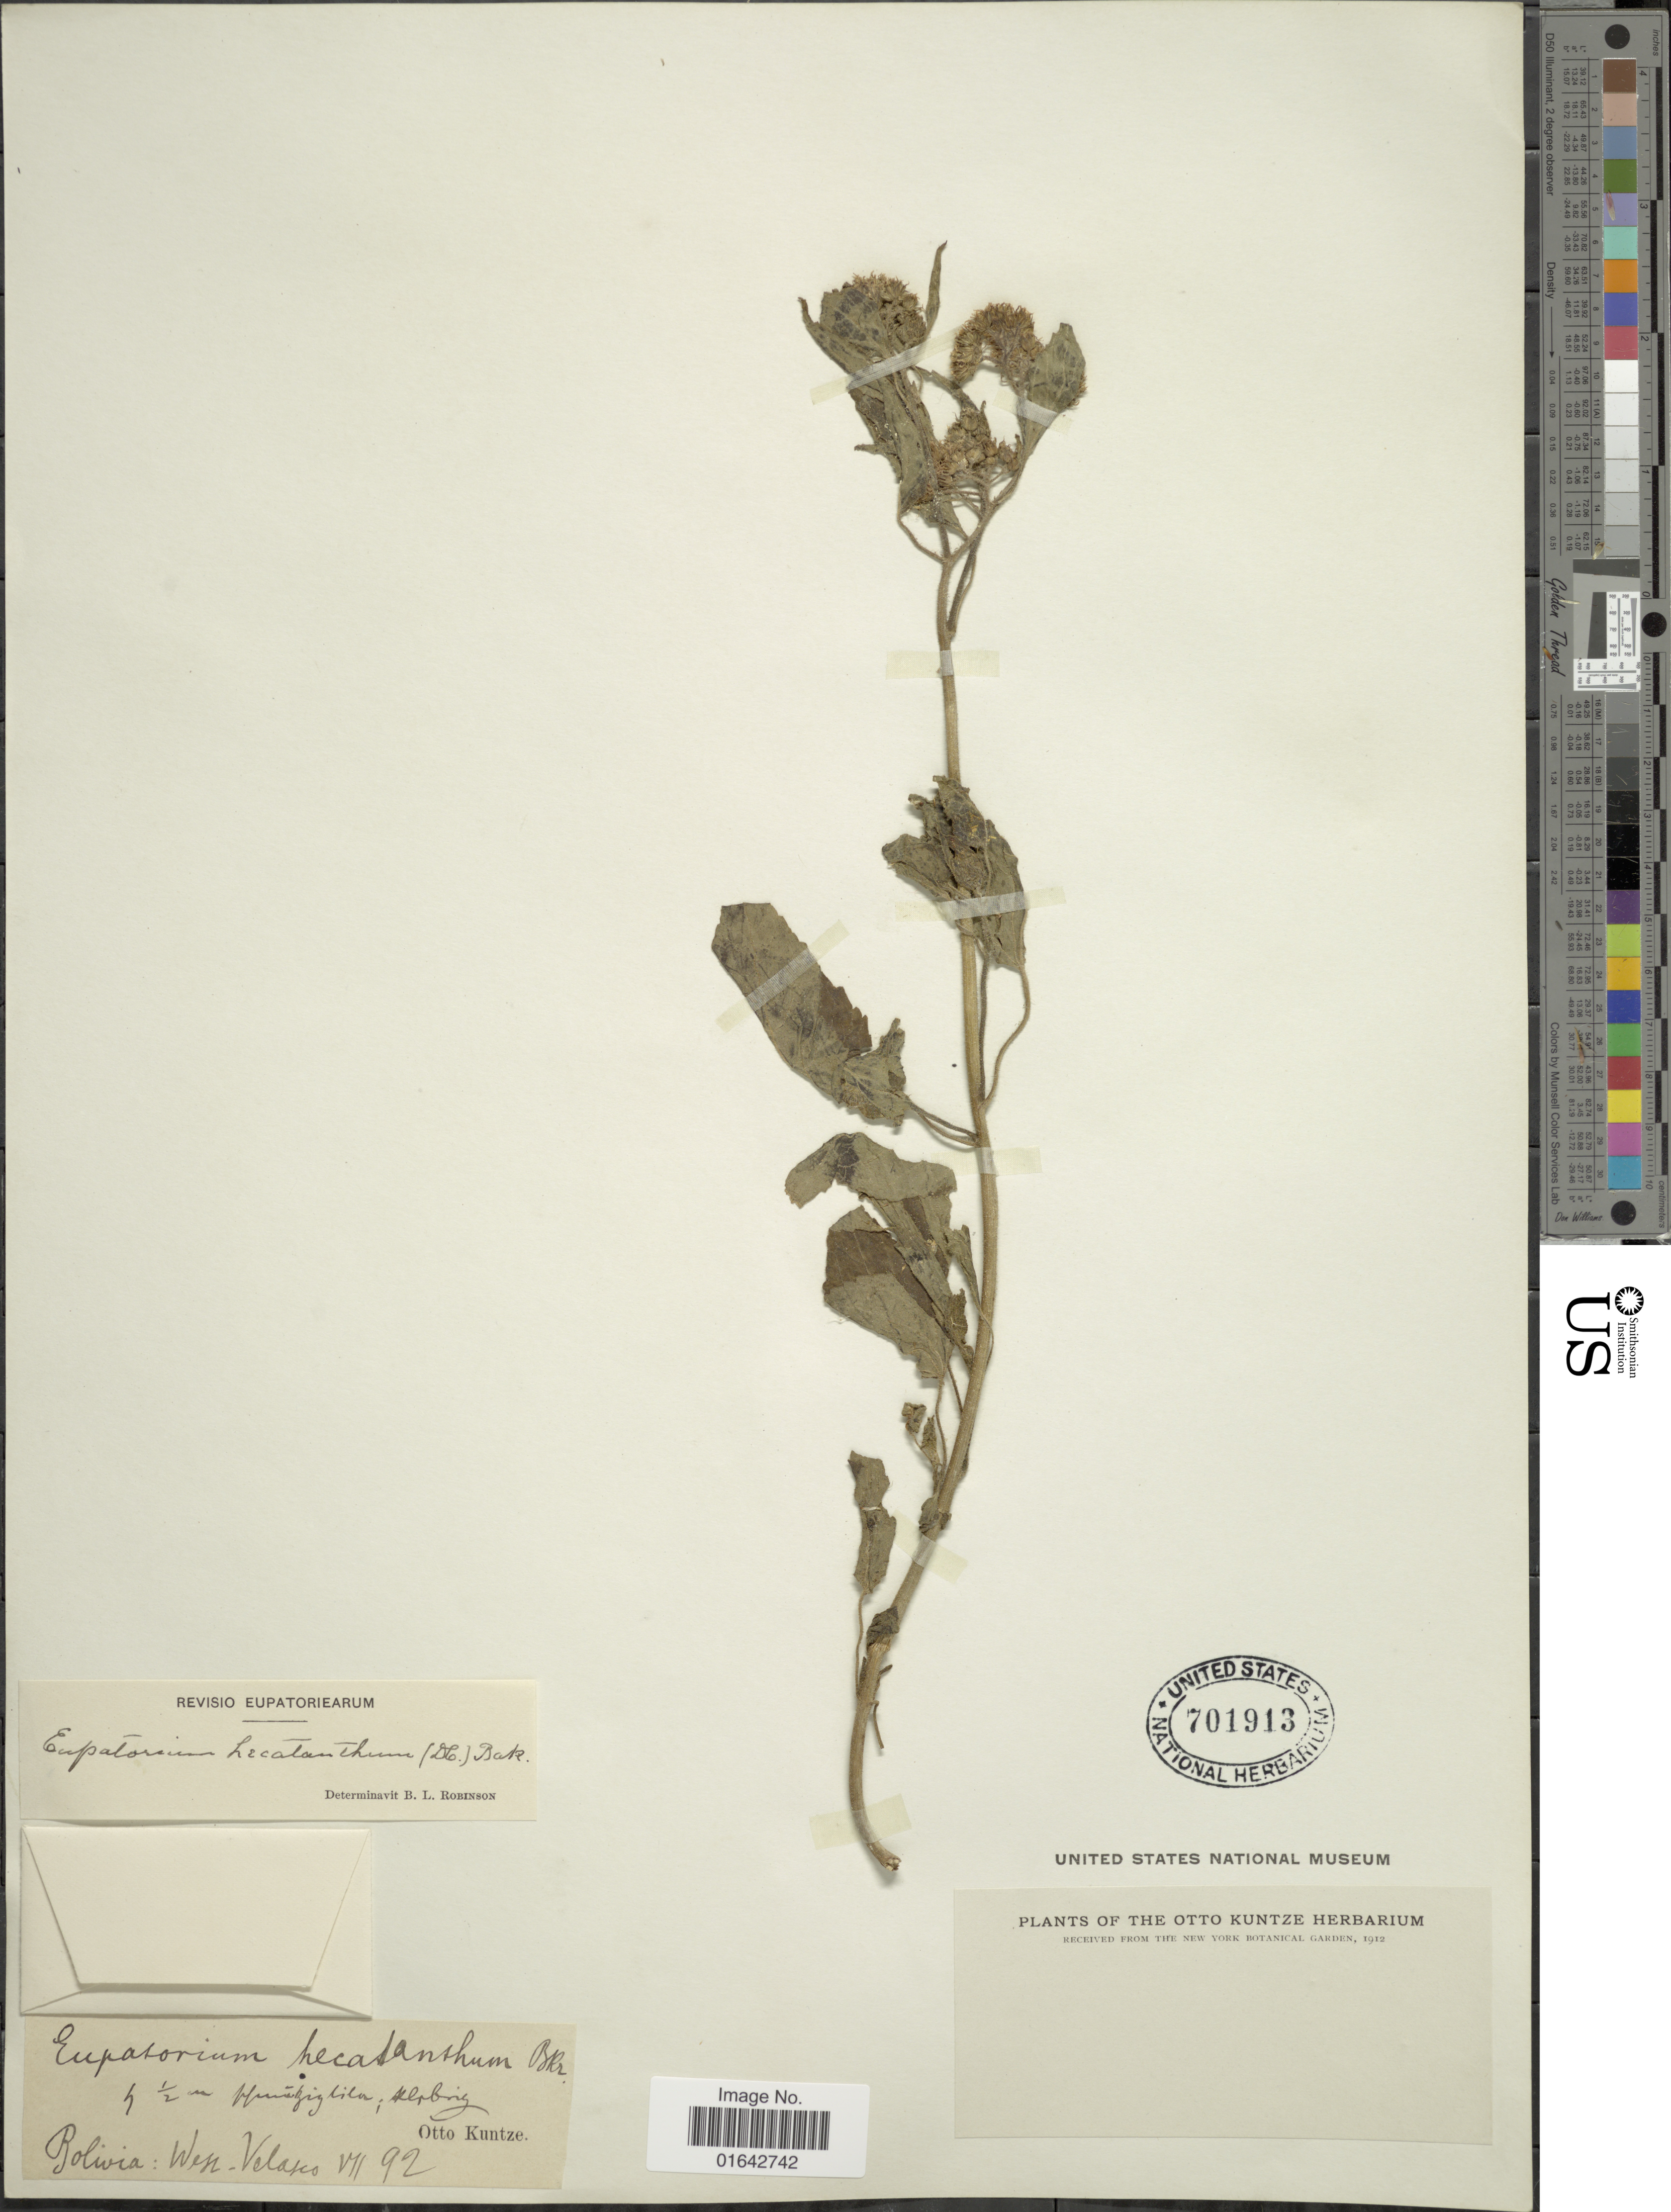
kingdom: Plantae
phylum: Tracheophyta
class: Magnoliopsida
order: Asterales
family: Asteraceae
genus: Urolepis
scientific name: Urolepis hecatantha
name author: (DC.) R.M. King & H. Rob.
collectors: C.E.O. Kuntze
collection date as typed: Transcribed d/m/y: /8/92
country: Bolivia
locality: Bolivia: Wen. Velapo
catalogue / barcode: US 701913